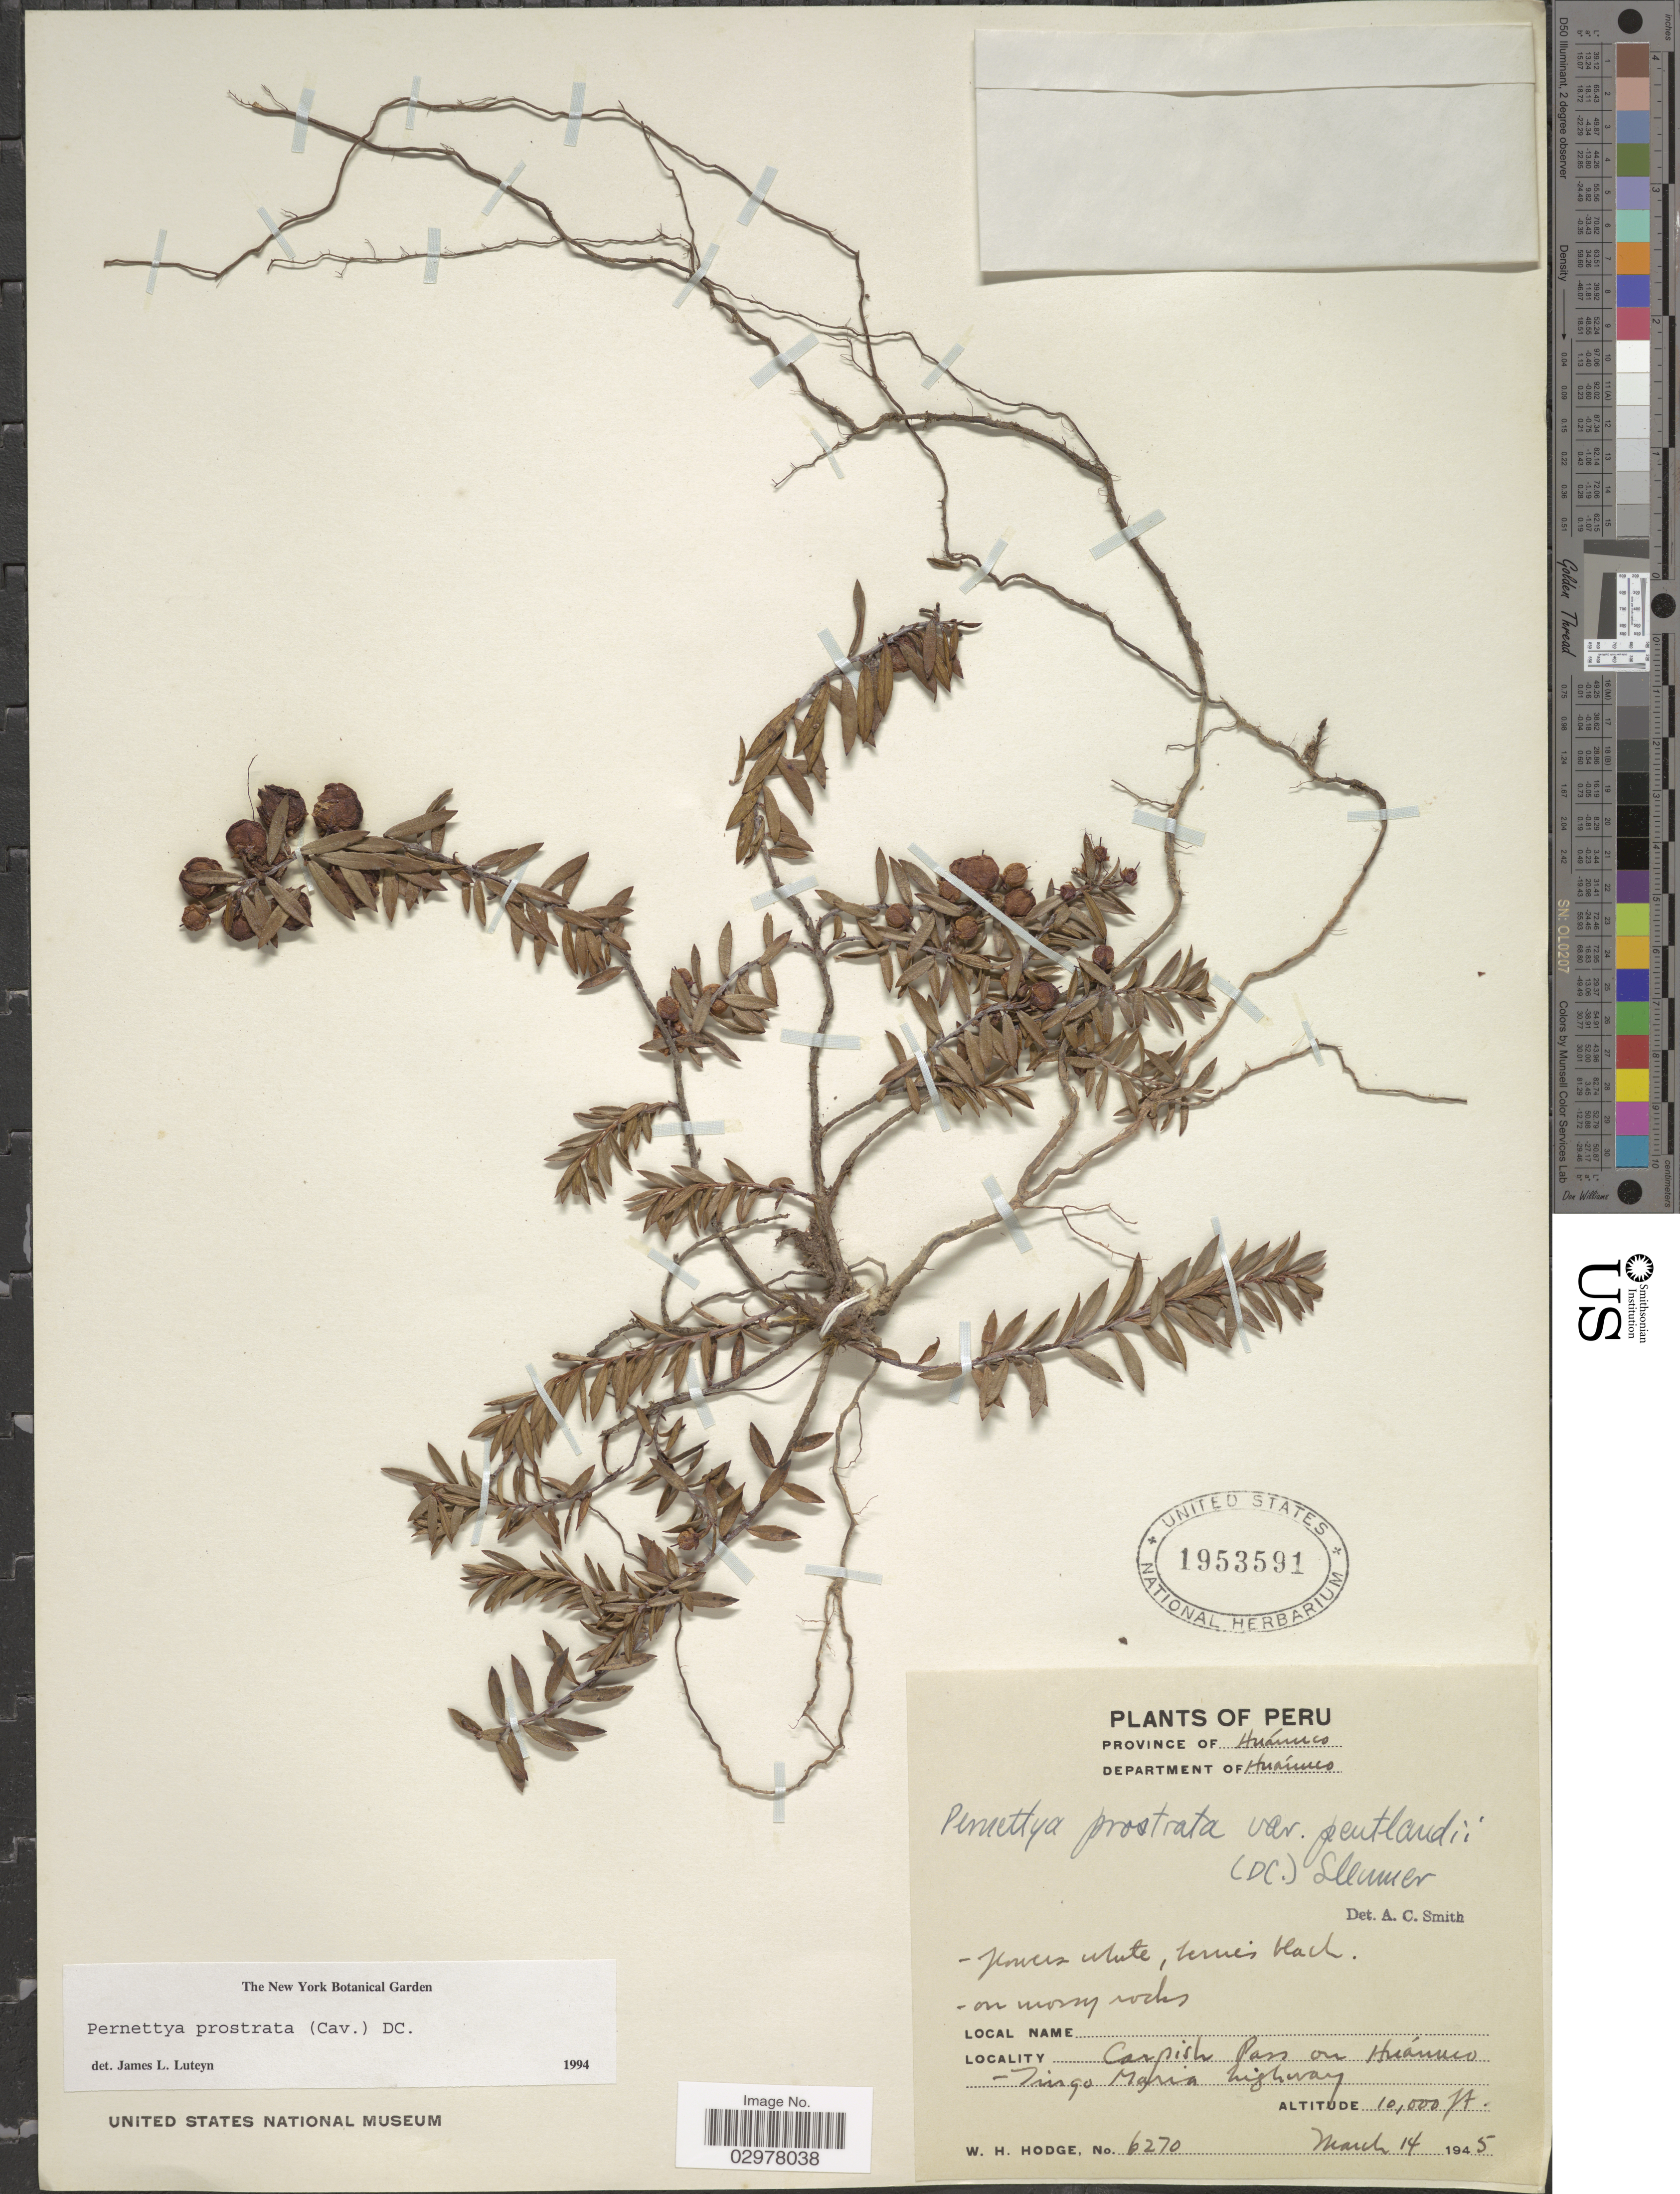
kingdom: Plantae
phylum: Tracheophyta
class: Magnoliopsida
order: Ericales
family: Ericaceae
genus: Pernettya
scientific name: Pernettya prostrata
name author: (Cav.) DC.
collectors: W. Hodge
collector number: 6270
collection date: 1945-03-14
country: Peru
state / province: Huánuco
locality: Department of Huánuco. Carpish Pass on Huánuco - Tingo Maria Highway.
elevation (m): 3048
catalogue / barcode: US 1953591